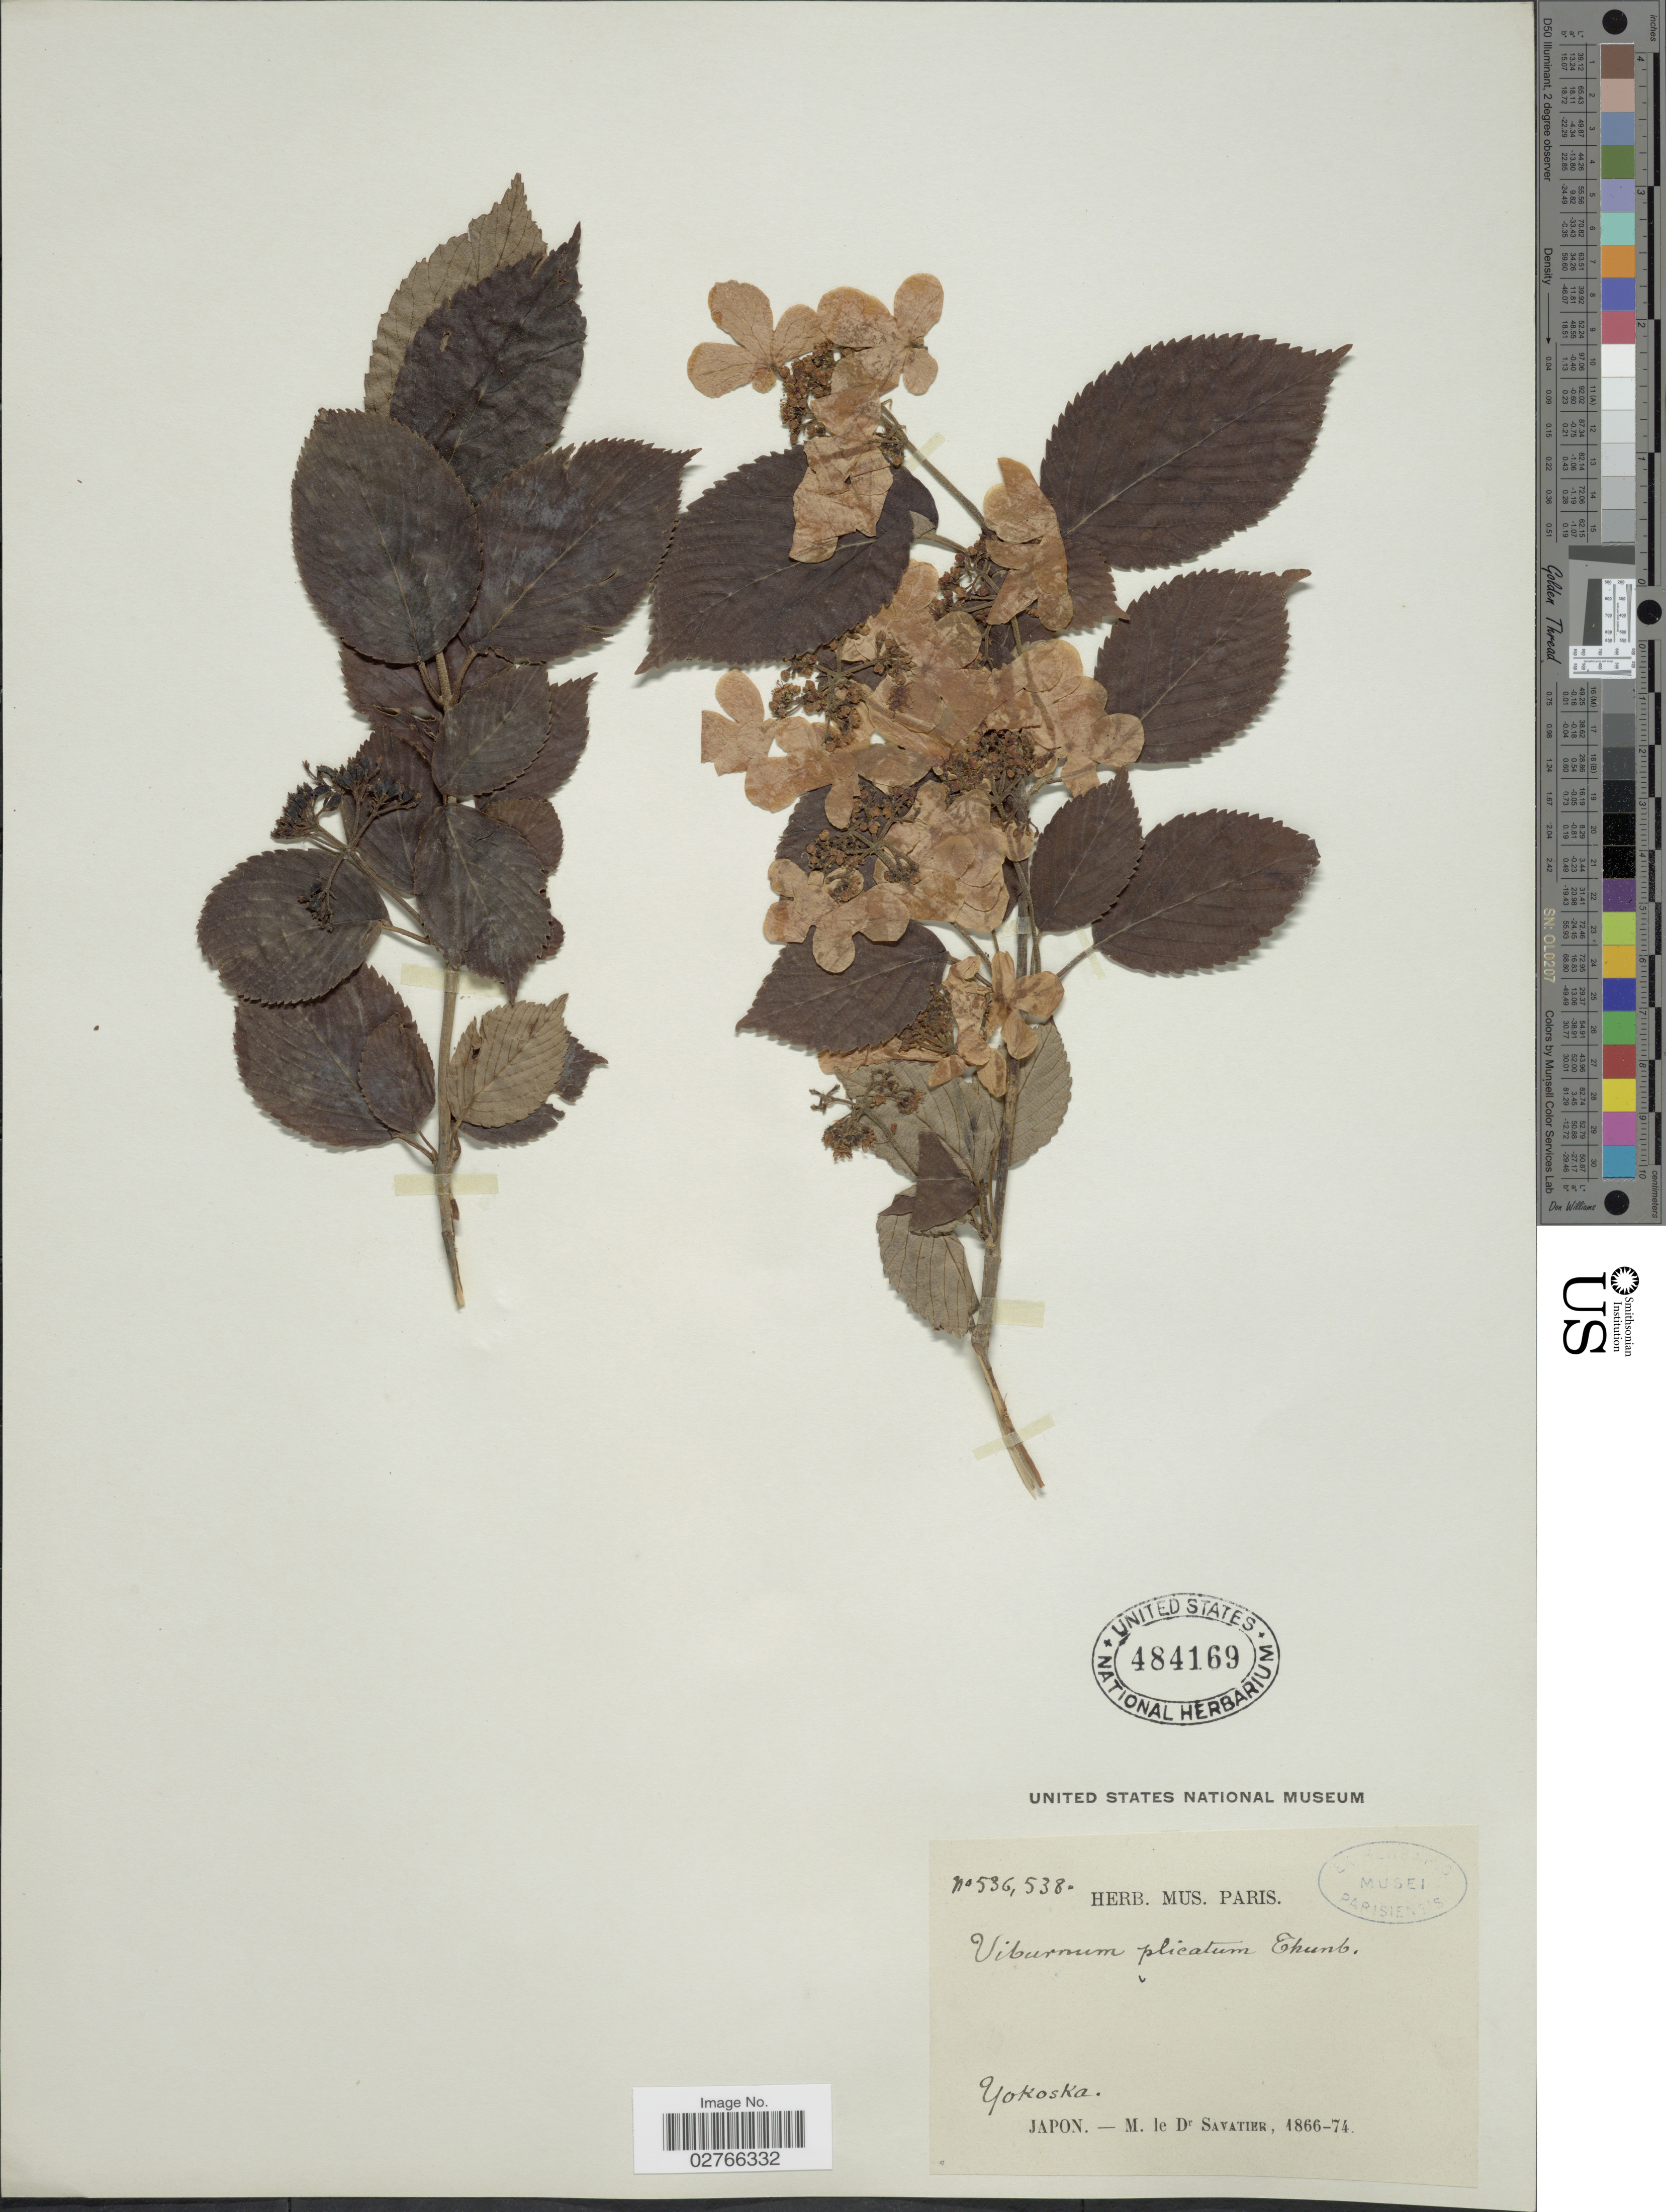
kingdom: Plantae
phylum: Tracheophyta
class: Magnoliopsida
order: Dipsacales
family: Viburnaceae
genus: Viburnum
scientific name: Viburnum plicatum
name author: Thunb.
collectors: Savatier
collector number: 536,538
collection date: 1866/1874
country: Japan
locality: Yokoska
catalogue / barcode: US 484169